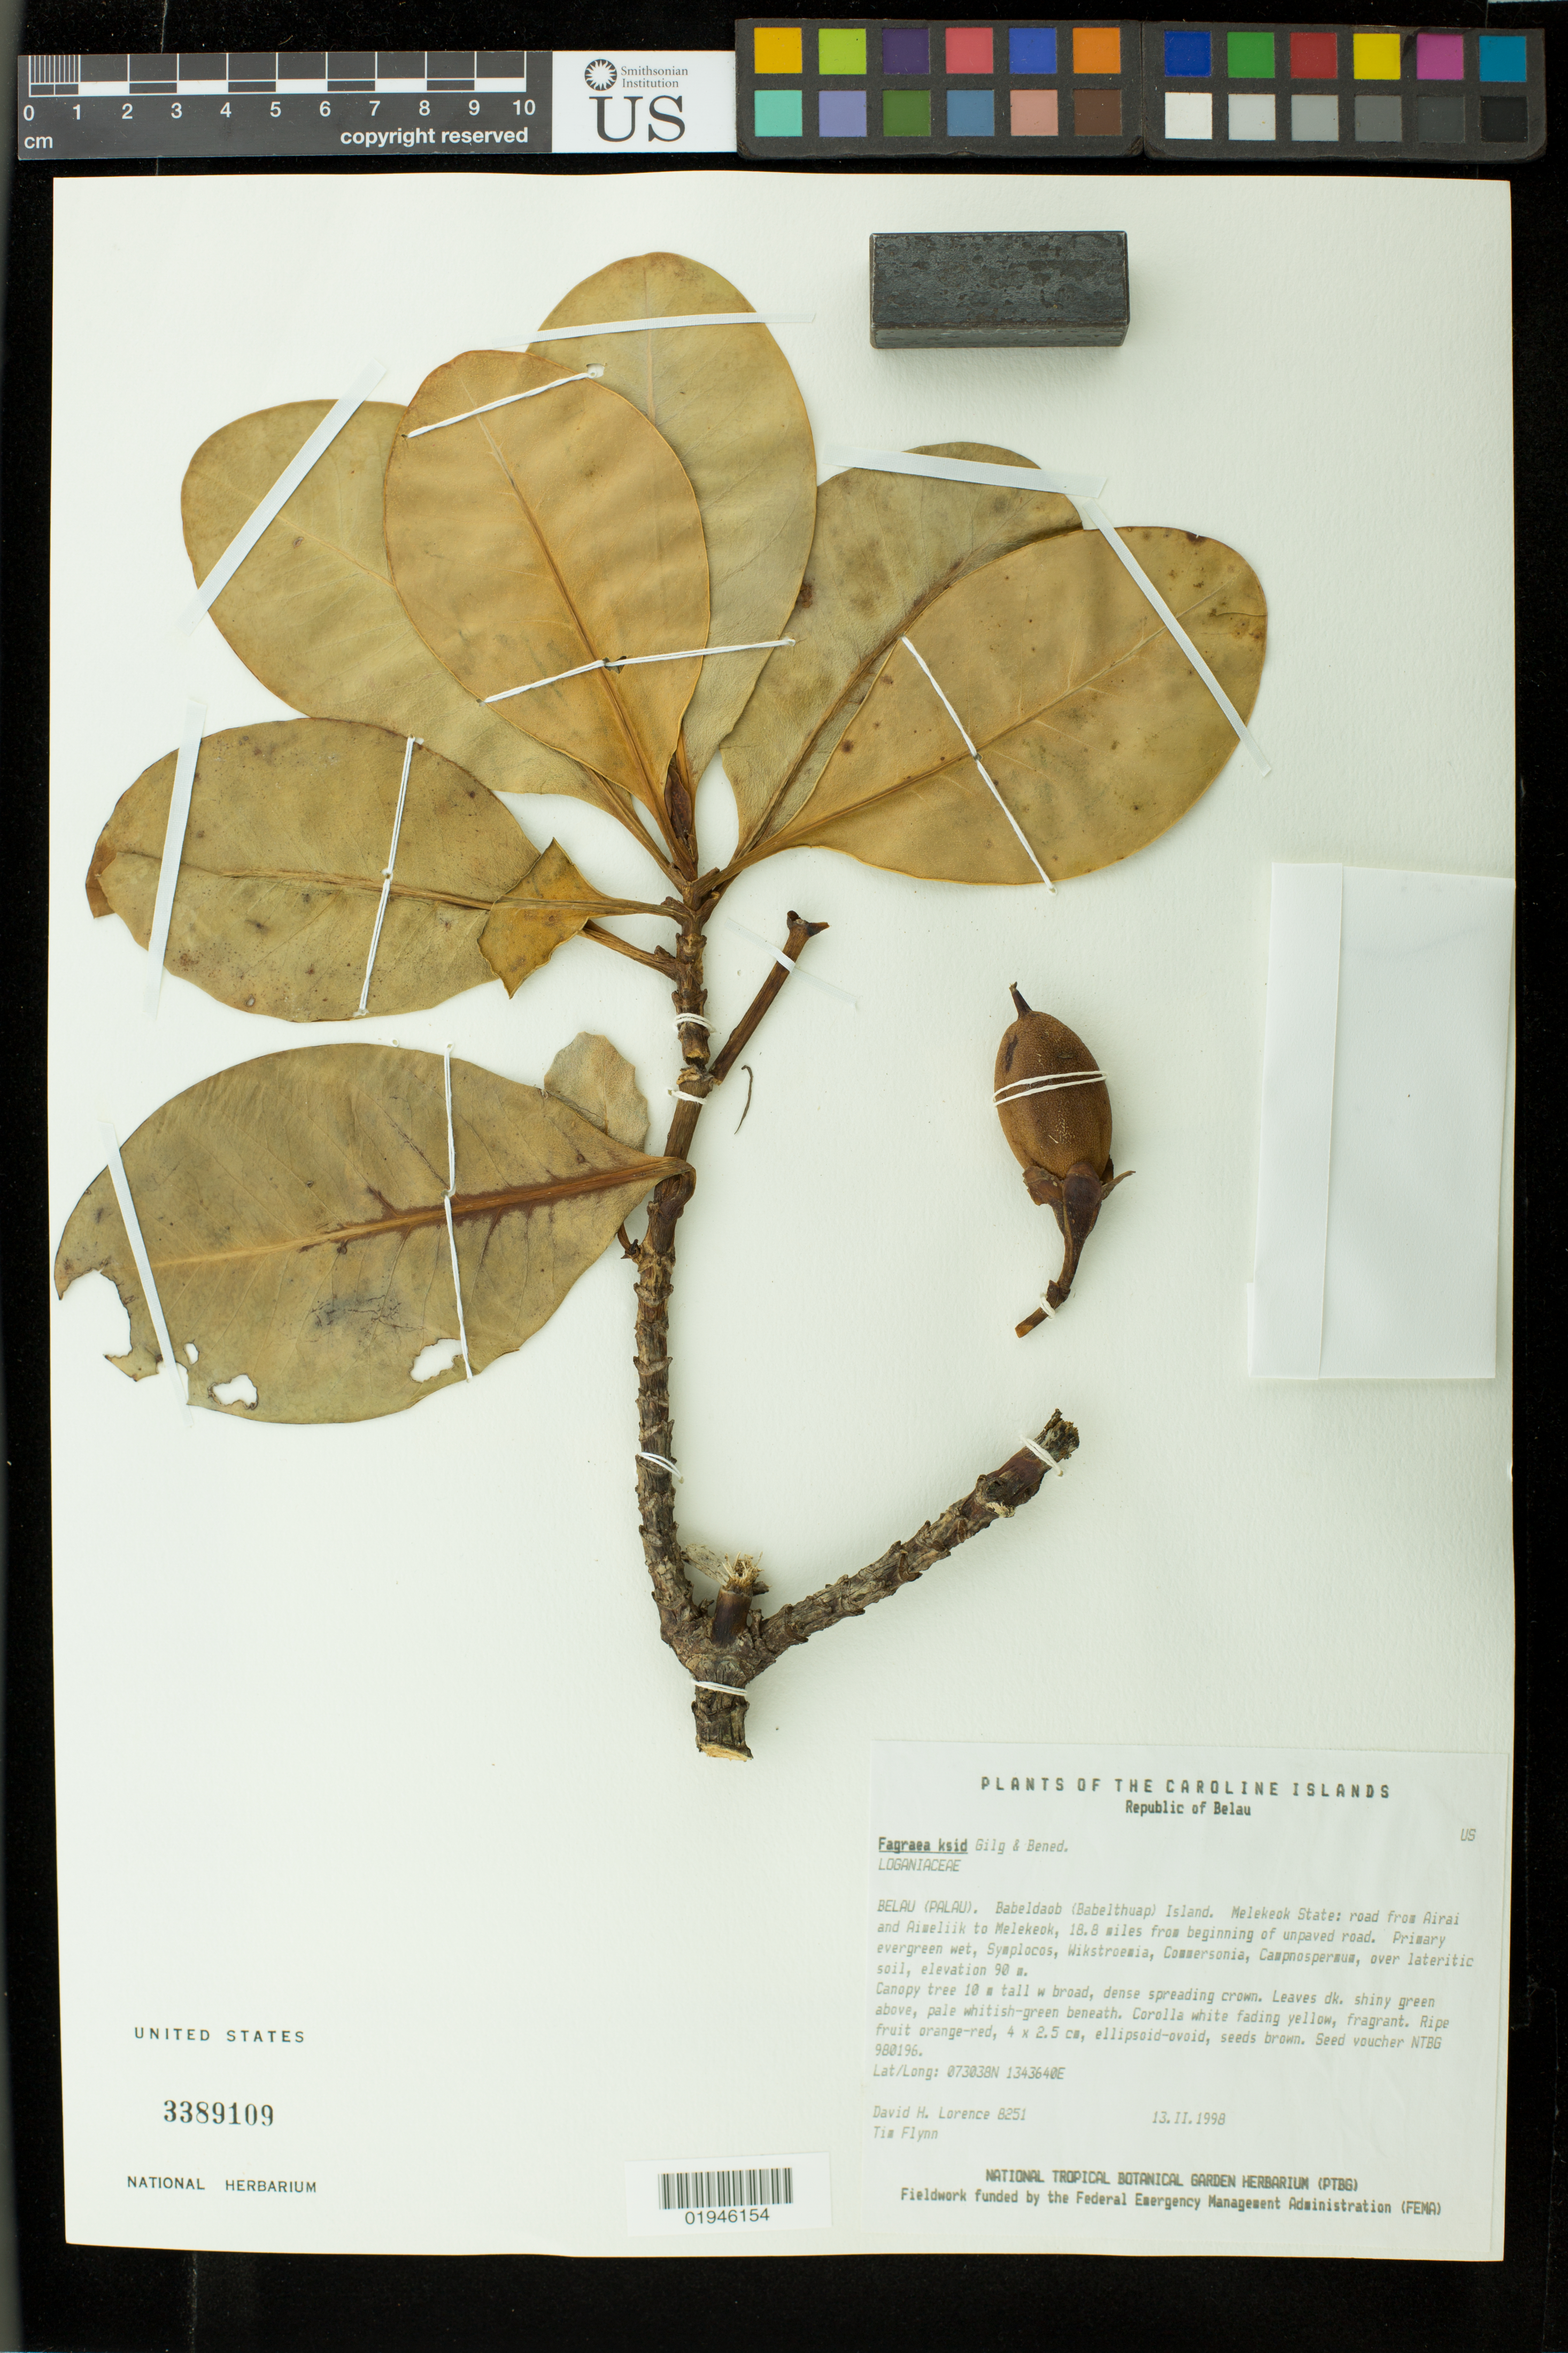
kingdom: Plantae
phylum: Tracheophyta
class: Magnoliopsida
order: Gentianales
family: Gentianaceae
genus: Fagraea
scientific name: Fagraea ksid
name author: Gilg & Benedict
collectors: D. Lorence & T. Flynn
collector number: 8251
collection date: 1998-02-13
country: Palau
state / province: Melekeok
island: Babeldaob [Babelthuap]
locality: Belau (Palau). Babeldaob (Babelthuap) Island. Melekeok State: road from Airai and Aimeliik to Melekeok, 18.8 miles from beginning of unpaved road.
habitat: Primary evergreen wet forest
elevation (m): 90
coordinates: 73038N, 1343640E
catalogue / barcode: US 3389109